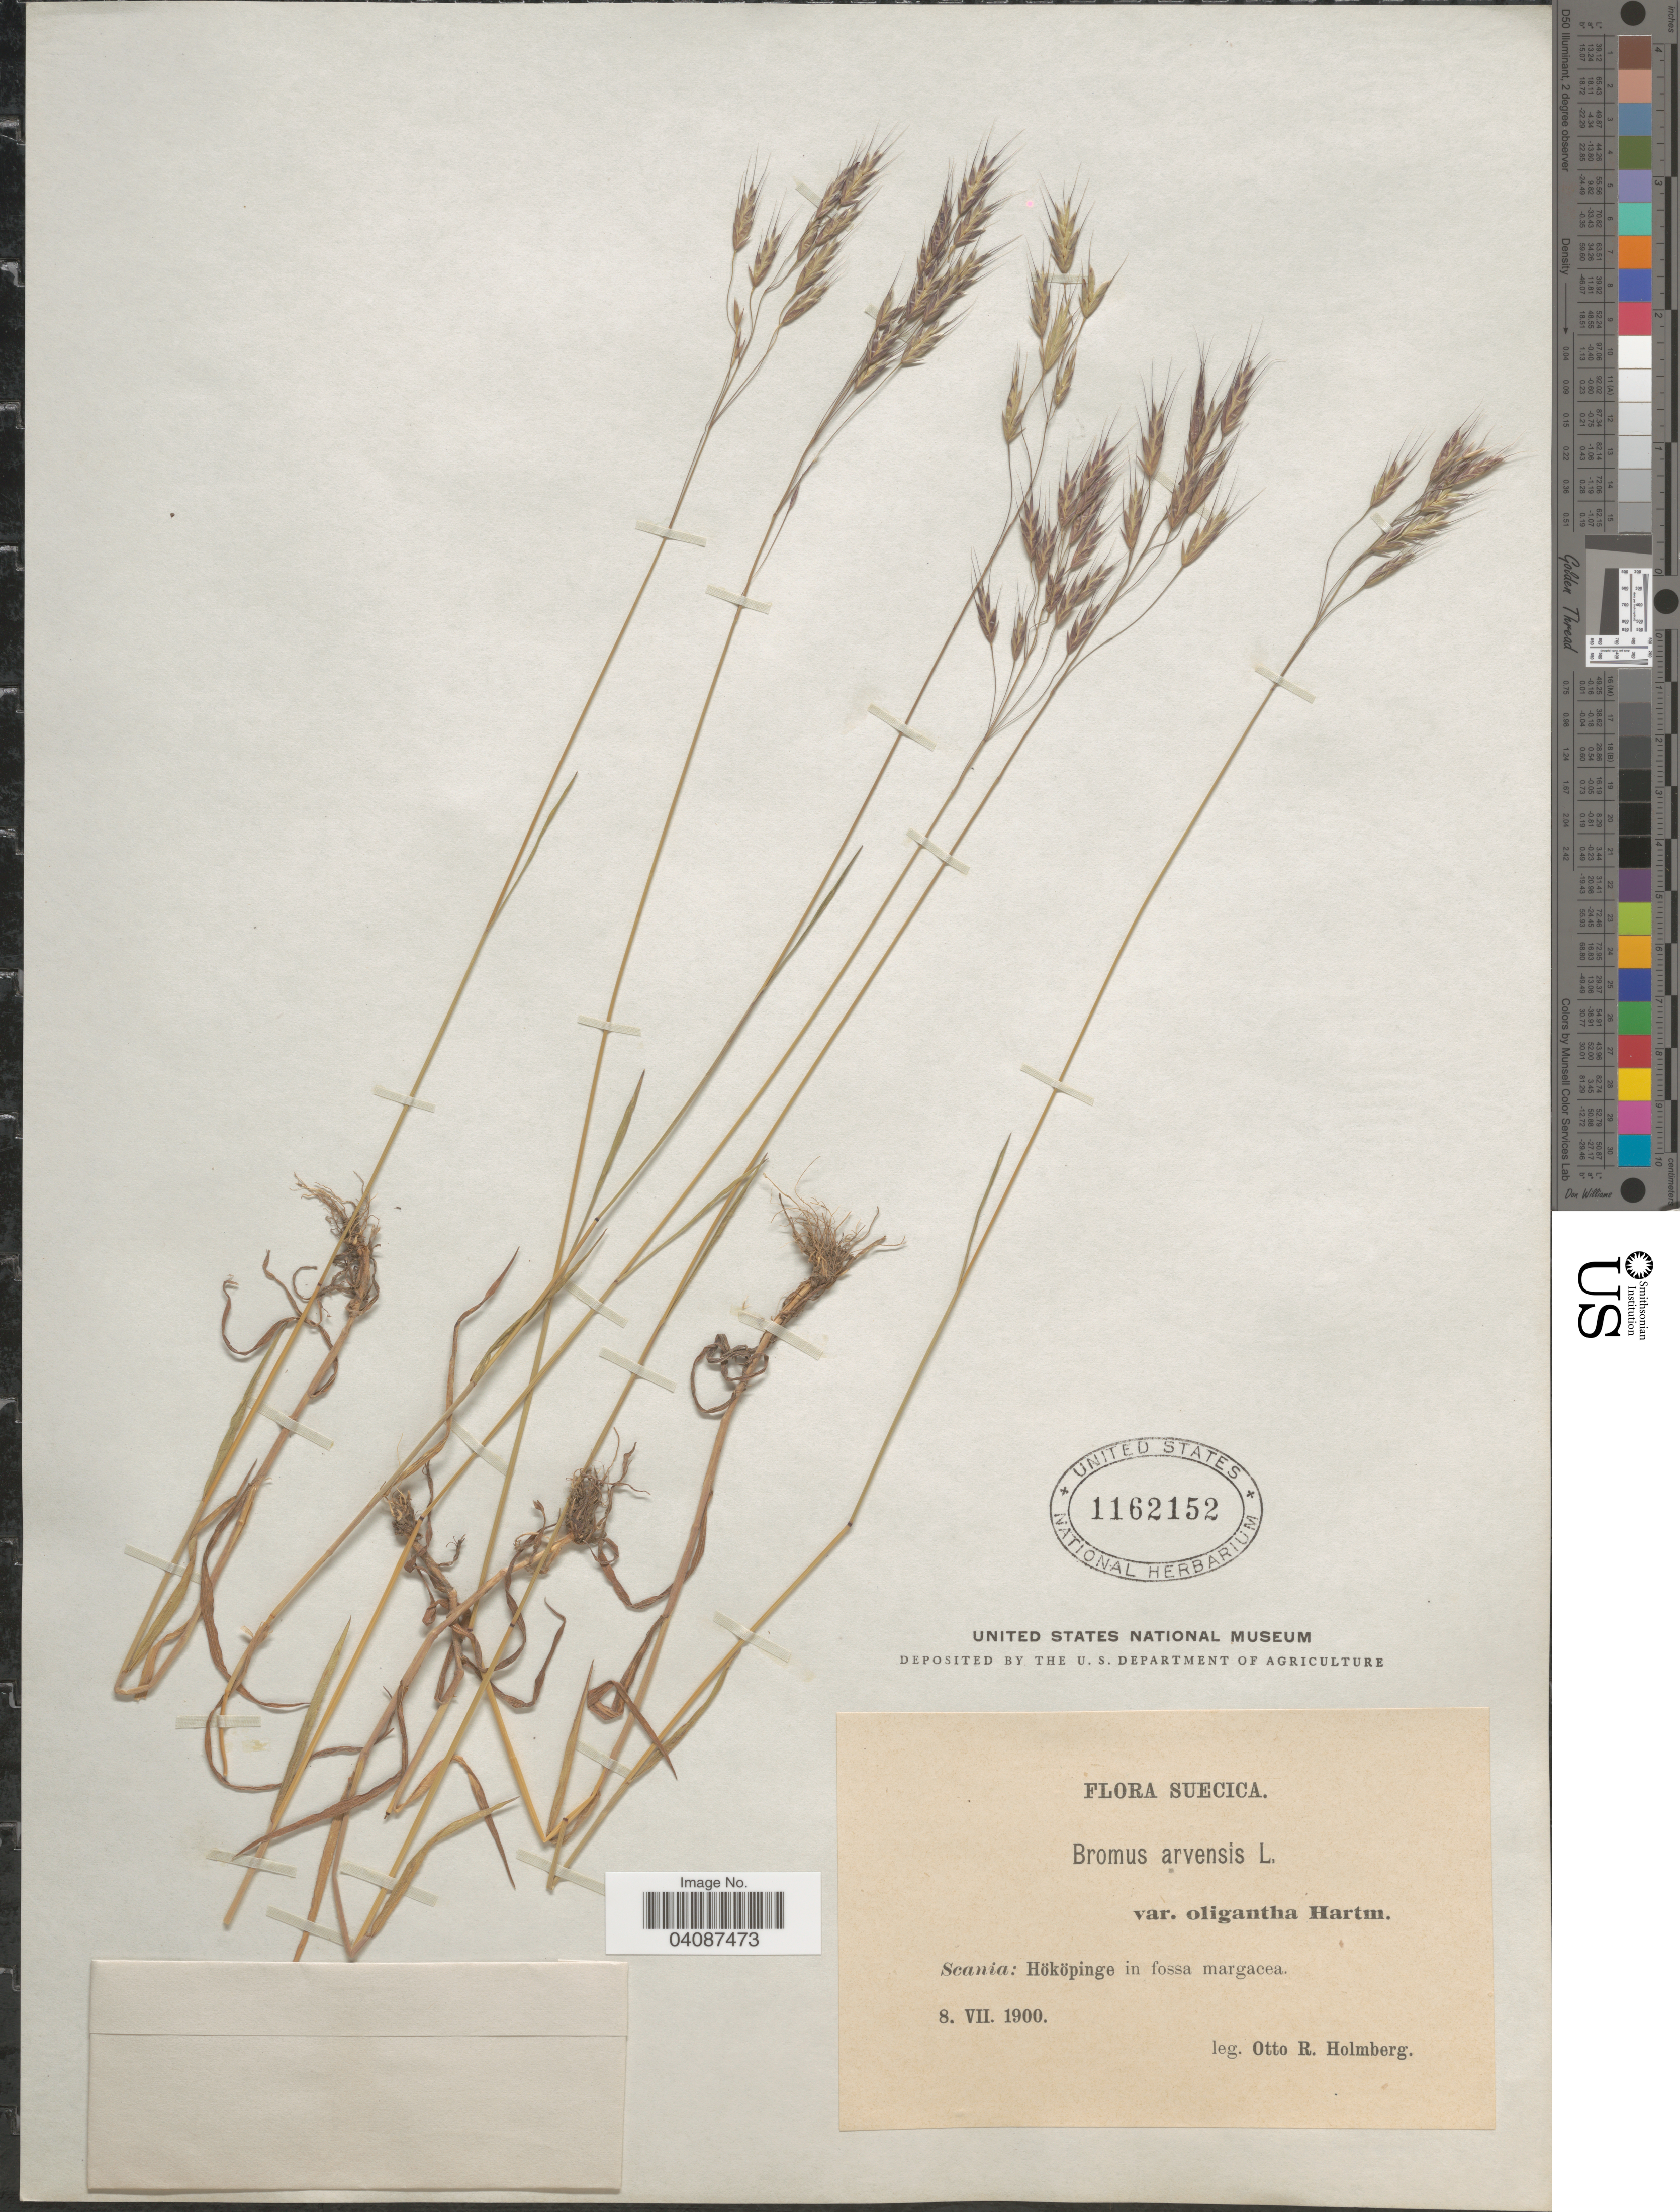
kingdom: Plantae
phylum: Tracheophyta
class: Liliopsida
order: Poales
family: Poaceae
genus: Bromus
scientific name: Bromus arvensis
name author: L.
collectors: O. Holmberg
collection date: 1900-07-08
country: Sweden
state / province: Skåne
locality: Suecica. Scania: Hököpinge in fossa margacea.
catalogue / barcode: US 1162152